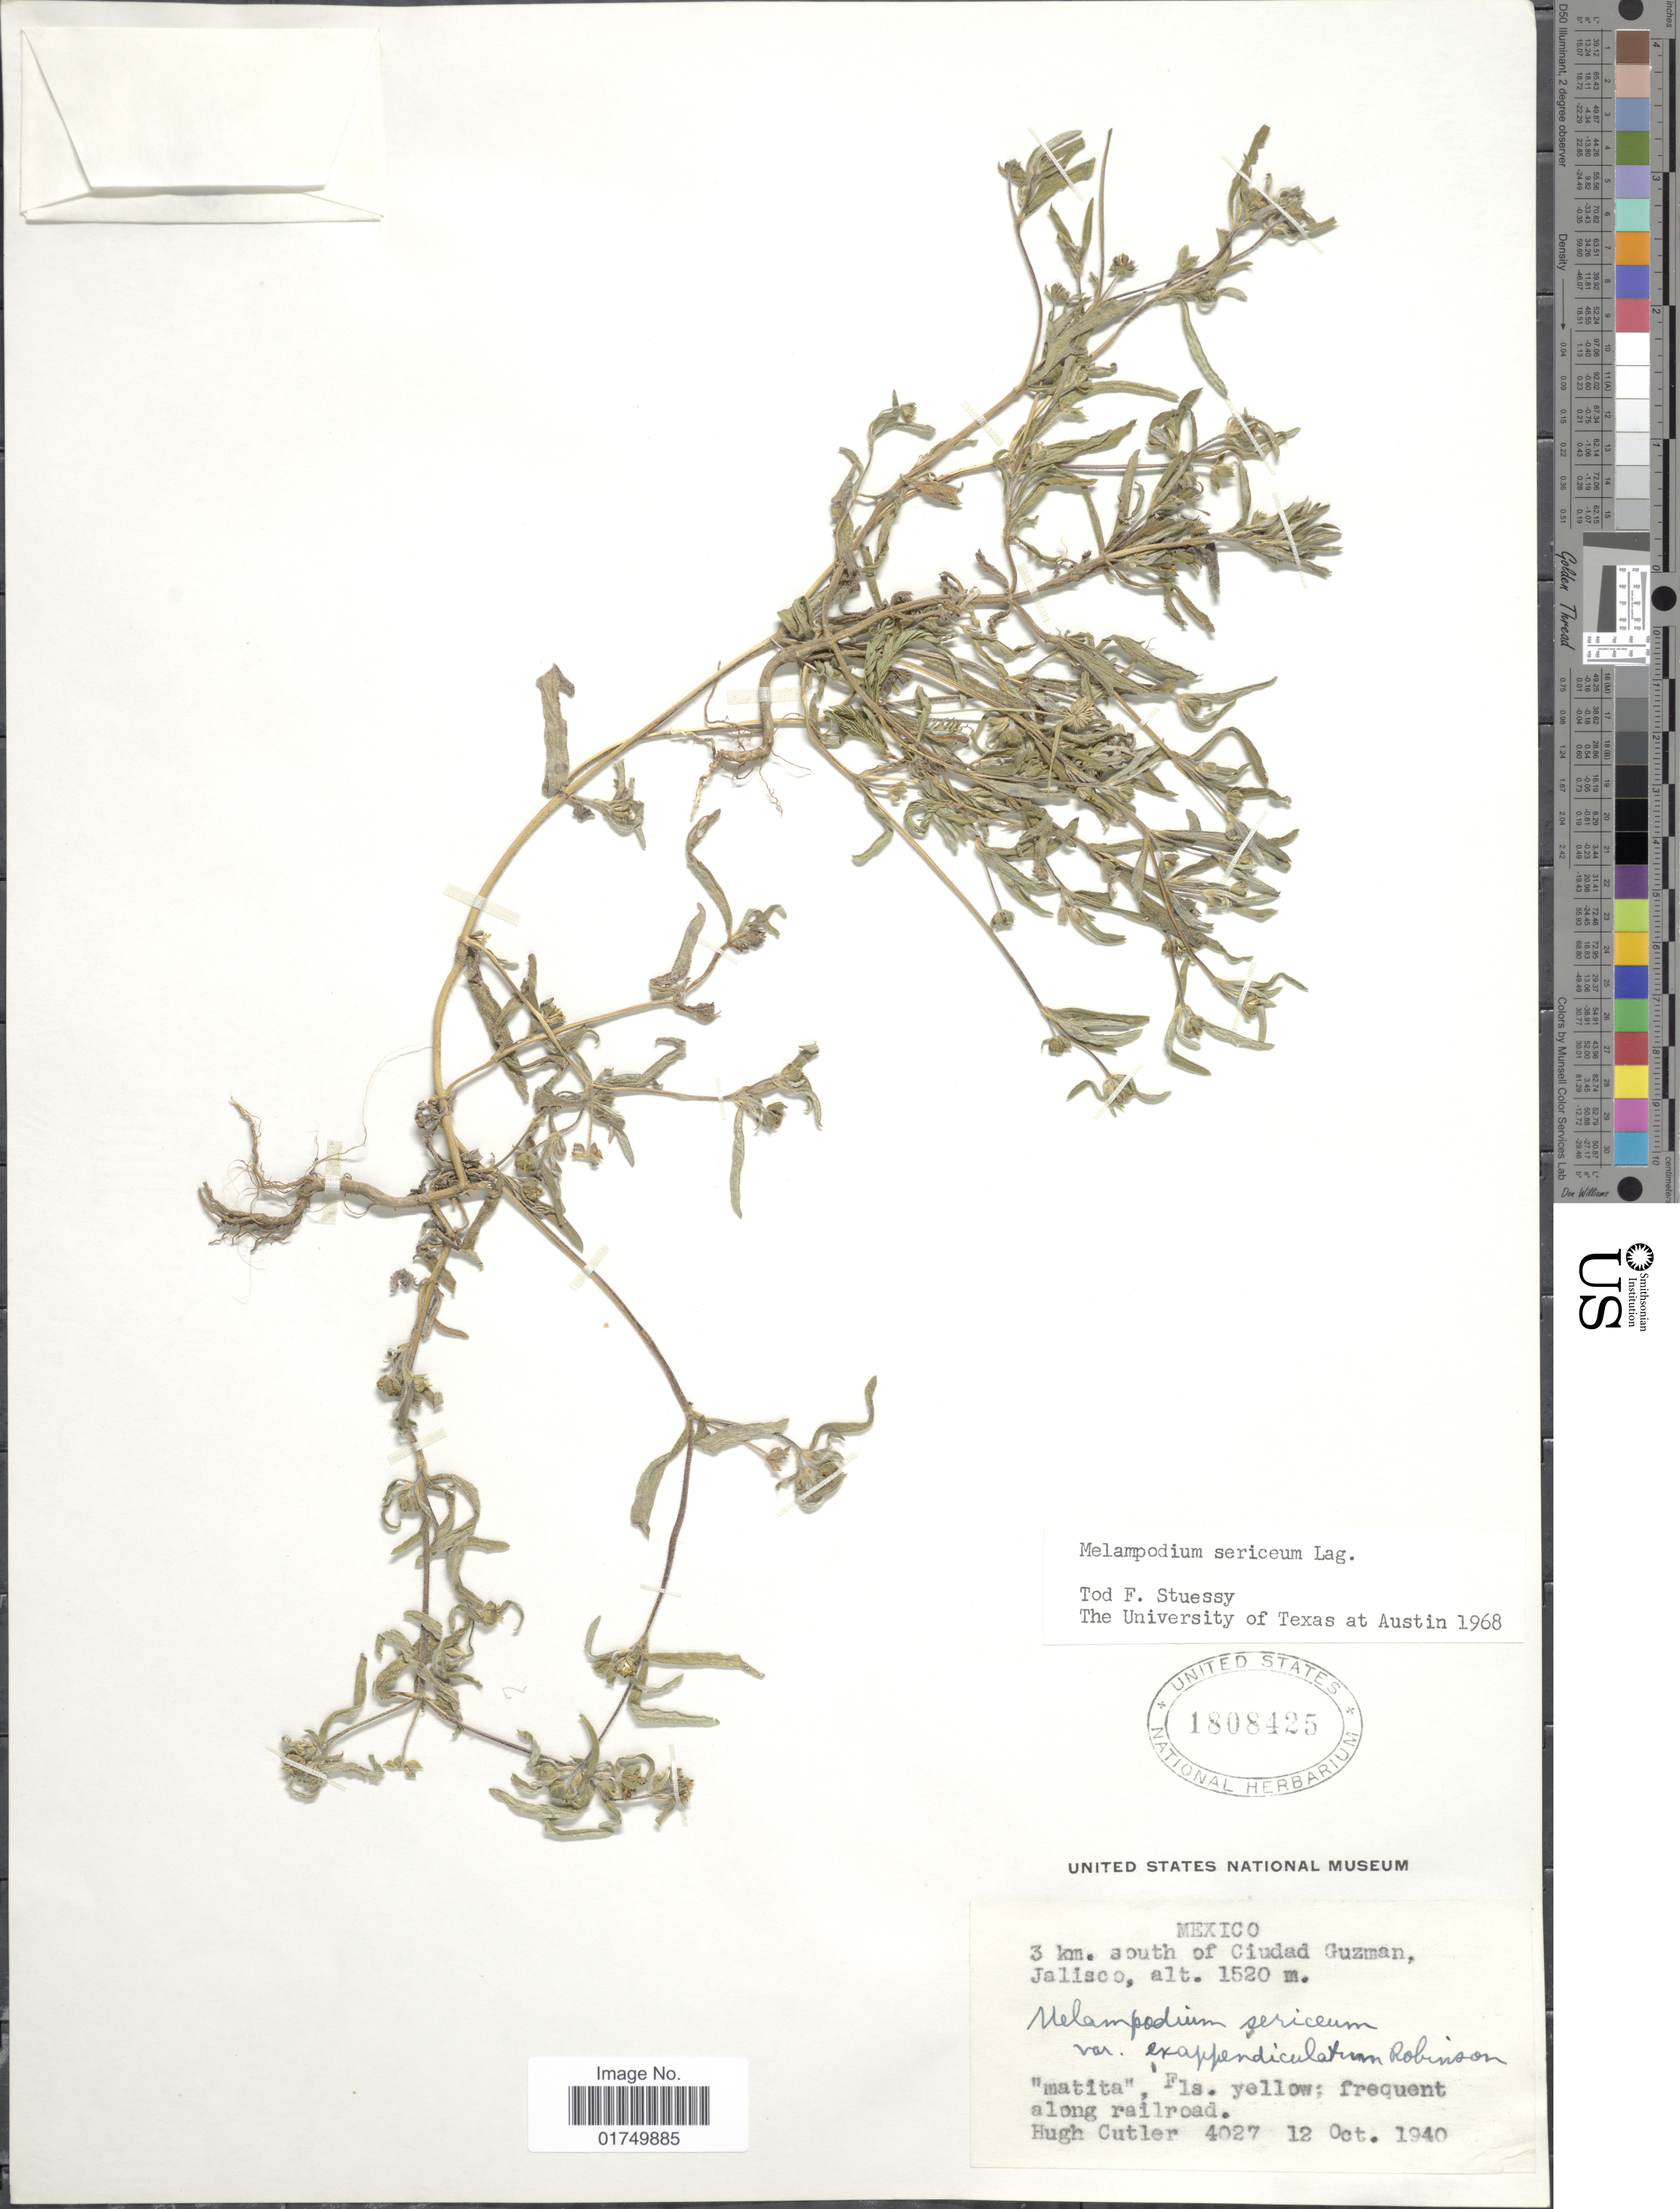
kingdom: Plantae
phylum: Tracheophyta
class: Magnoliopsida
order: Asterales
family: Asteraceae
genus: Melampodium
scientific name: Melampodium sericeum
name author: Kunth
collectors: H. C. Cutler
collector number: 4027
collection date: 1940-10-12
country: Mexico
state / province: Jalisco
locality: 3 km. south of Ciudad Guzman, Jalisco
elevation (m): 1520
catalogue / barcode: US 1808425